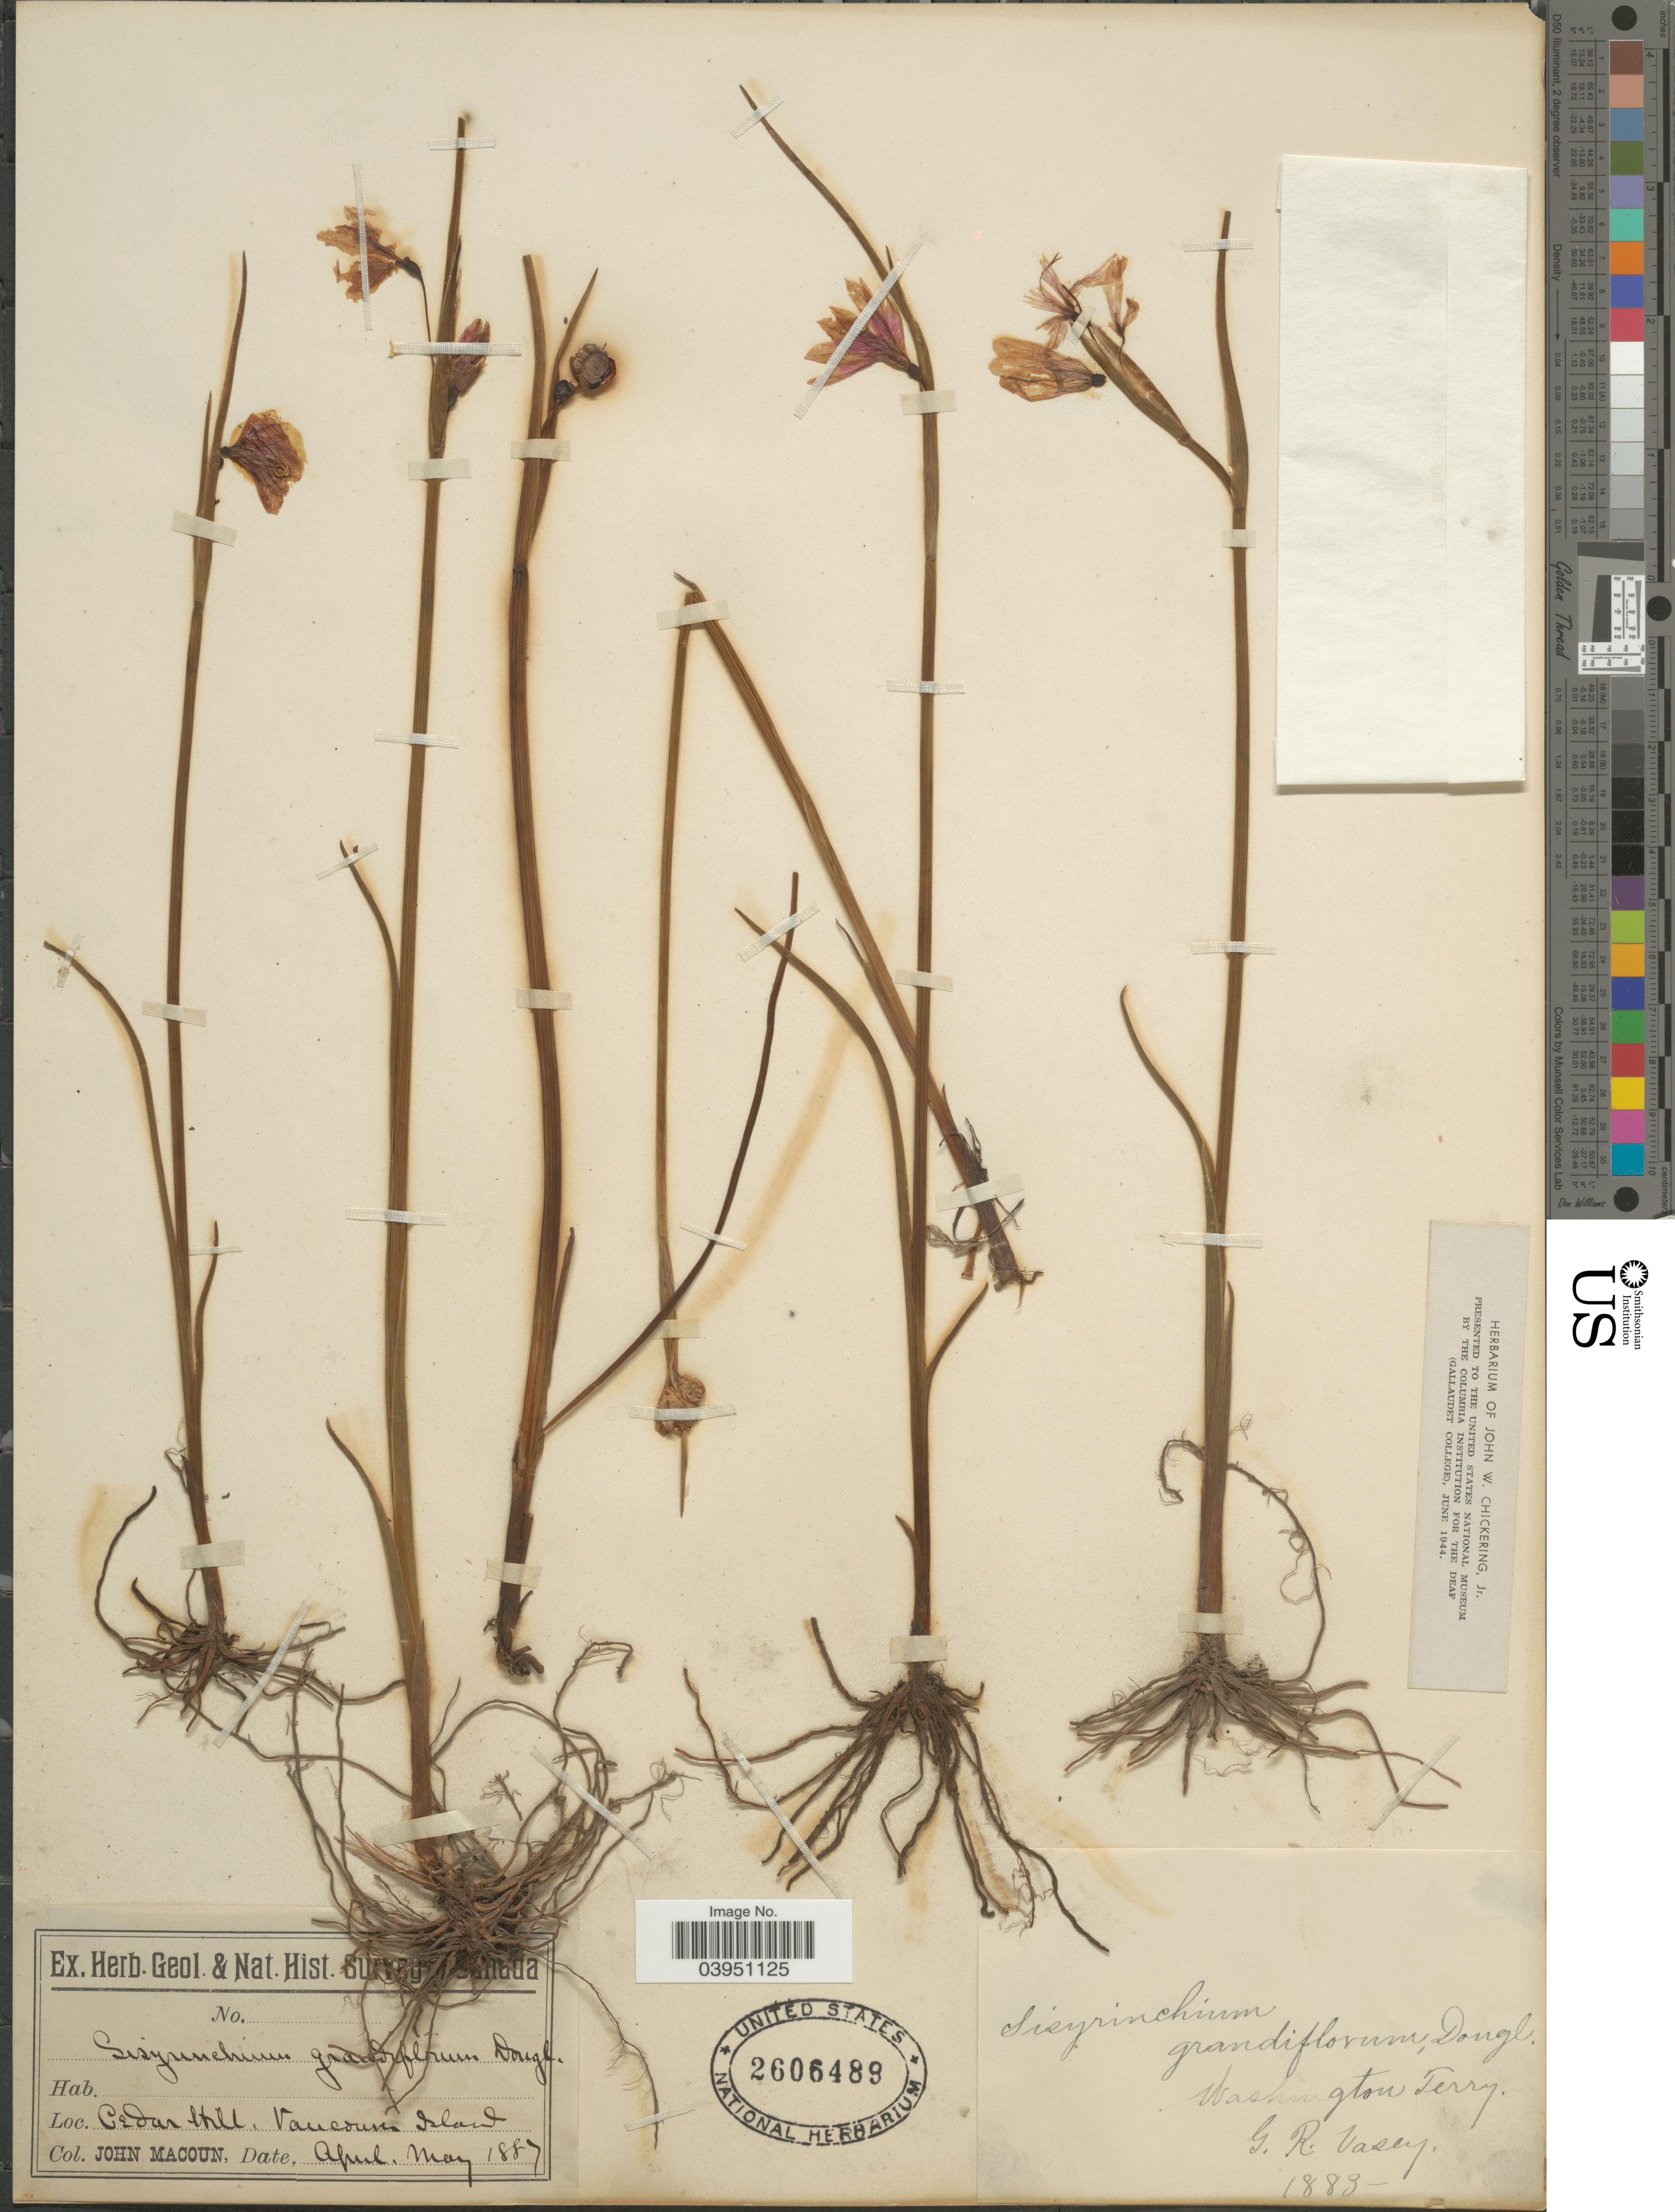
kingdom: Plantae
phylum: Tracheophyta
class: Liliopsida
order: Asparagales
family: Iridaceae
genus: Sisyrinchium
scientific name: Sisyrinchium grandiflorum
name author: Cav.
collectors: G. R. Vasey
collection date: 1883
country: United States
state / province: Washington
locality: Washington Terry.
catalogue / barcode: US 2606489-2